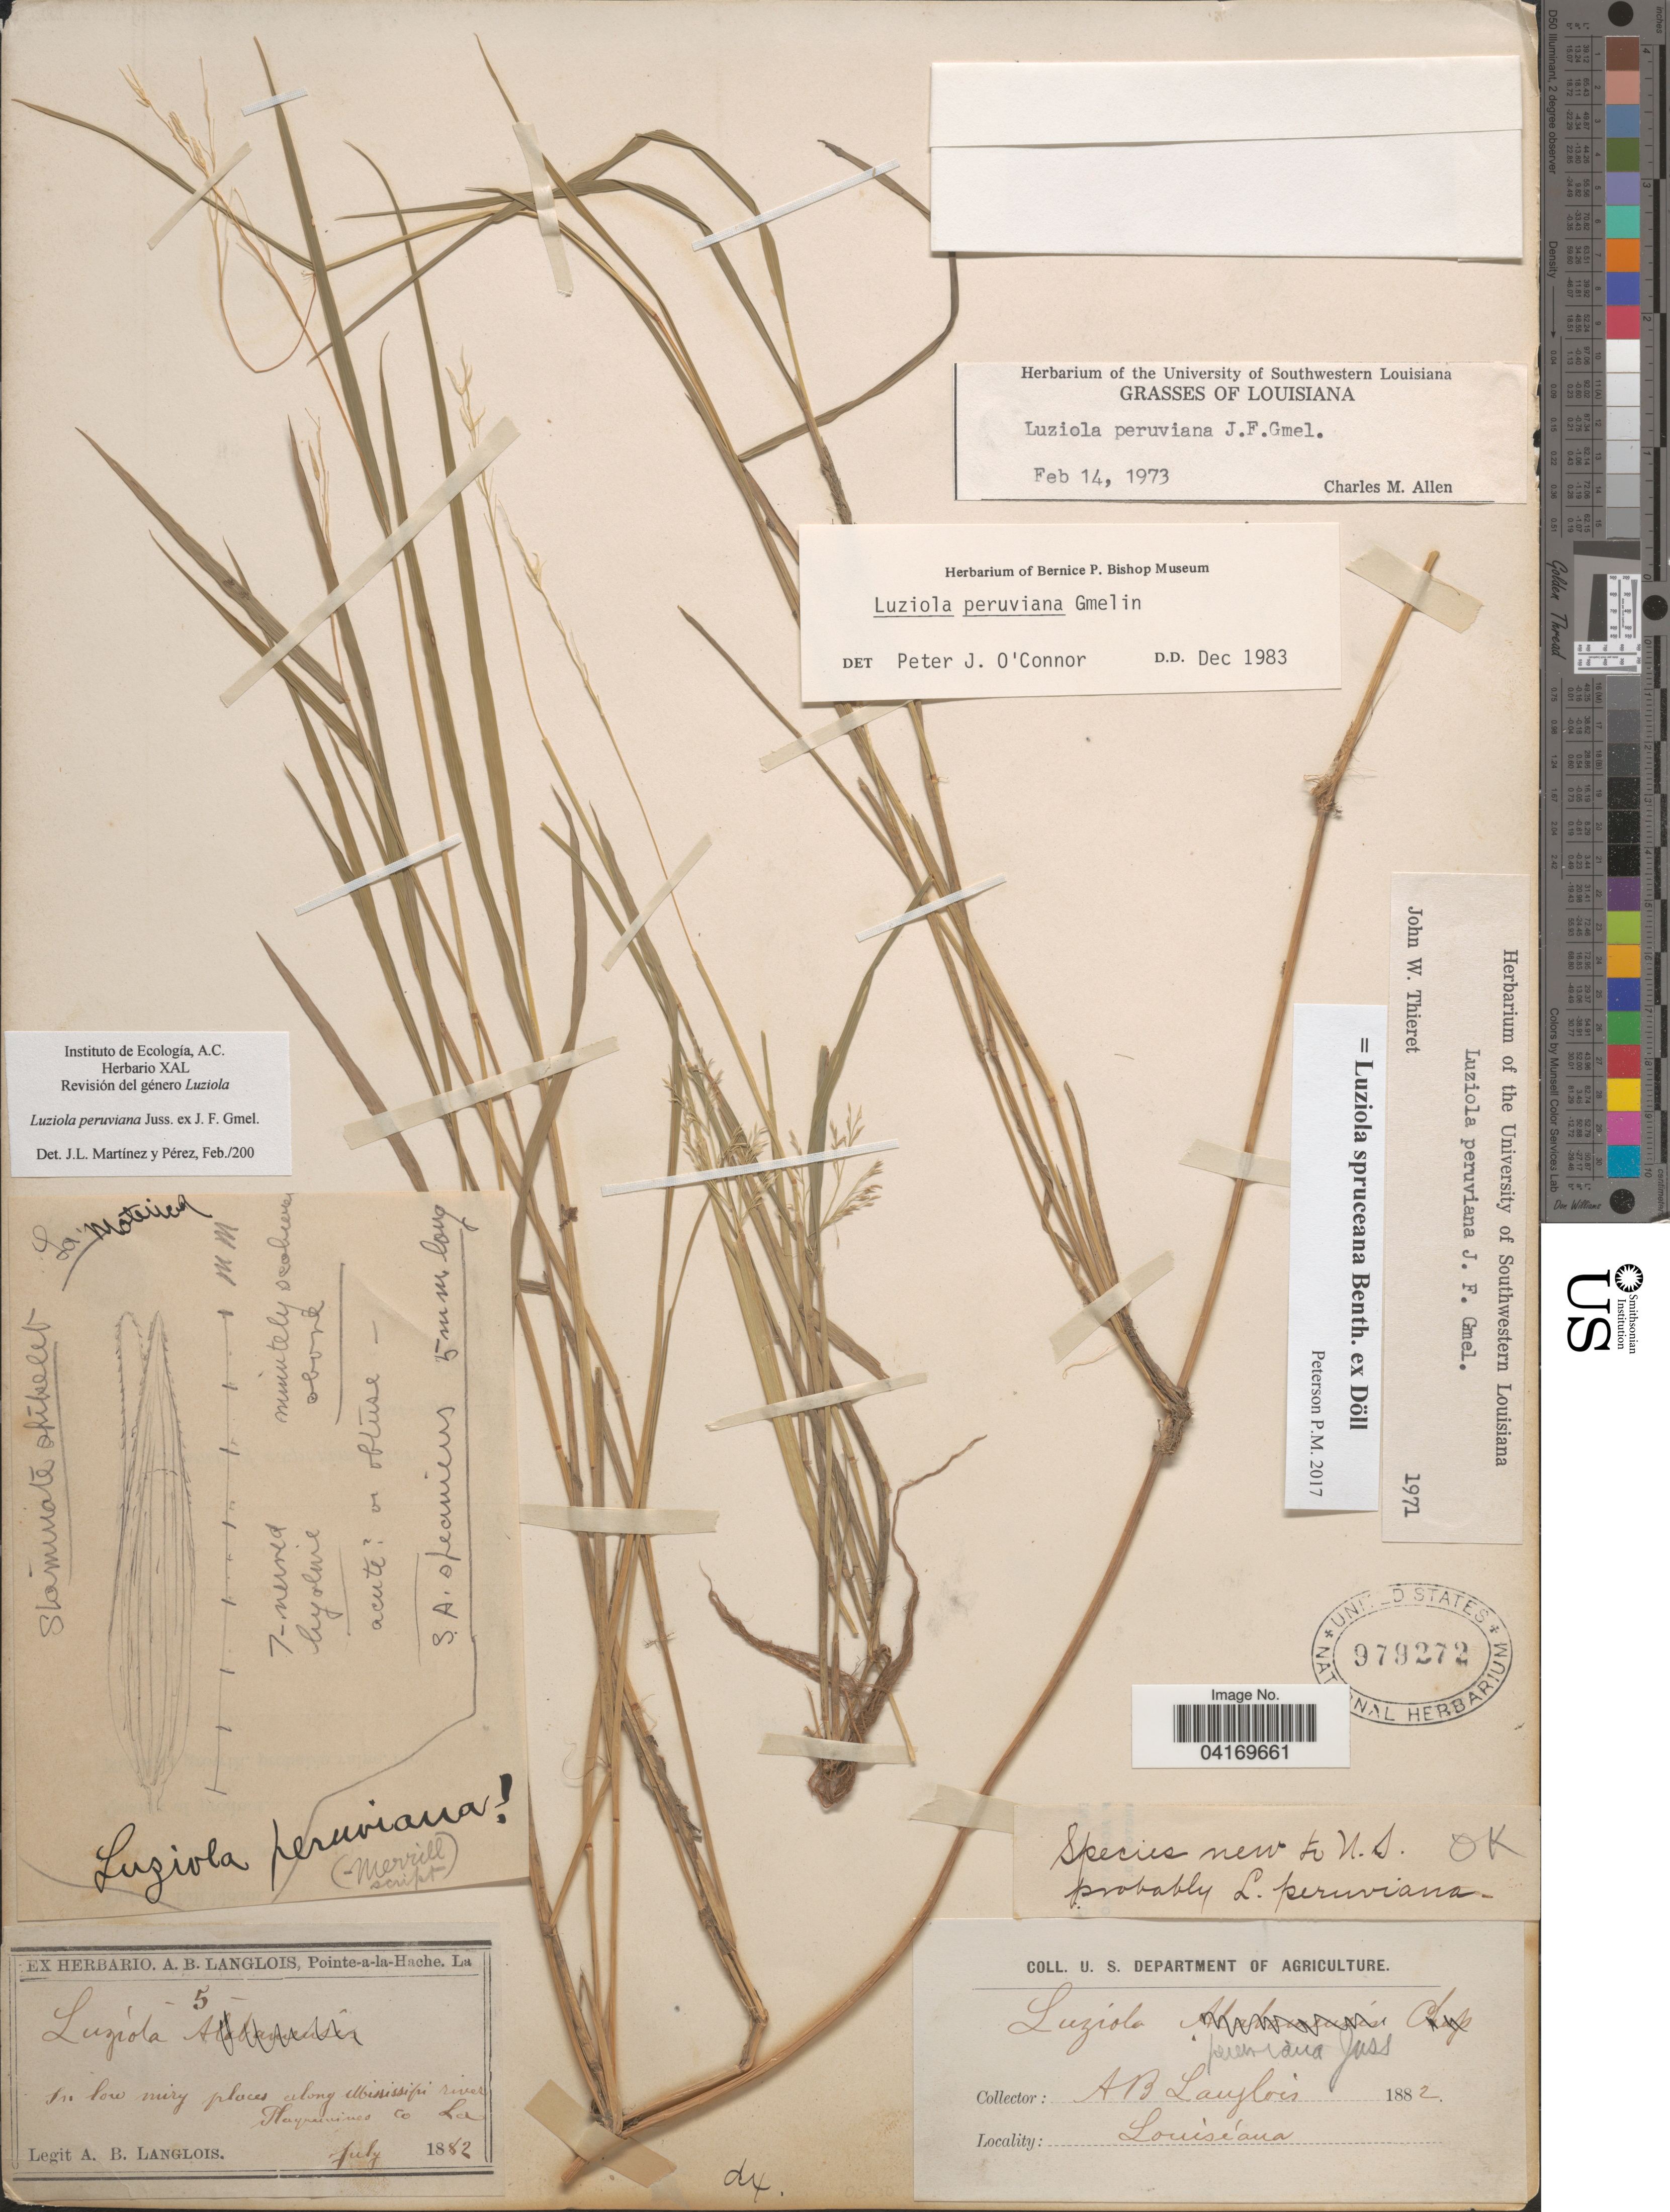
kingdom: Plantae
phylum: Tracheophyta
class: Liliopsida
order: Poales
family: Poaceae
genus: Luziola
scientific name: Luziola spruceana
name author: Benth. ex Döll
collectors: A. Langlois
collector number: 5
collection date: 1882-07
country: United States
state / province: Louisiana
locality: In low miry places along Mississippi river. Plaquemines Co.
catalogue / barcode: US 979272